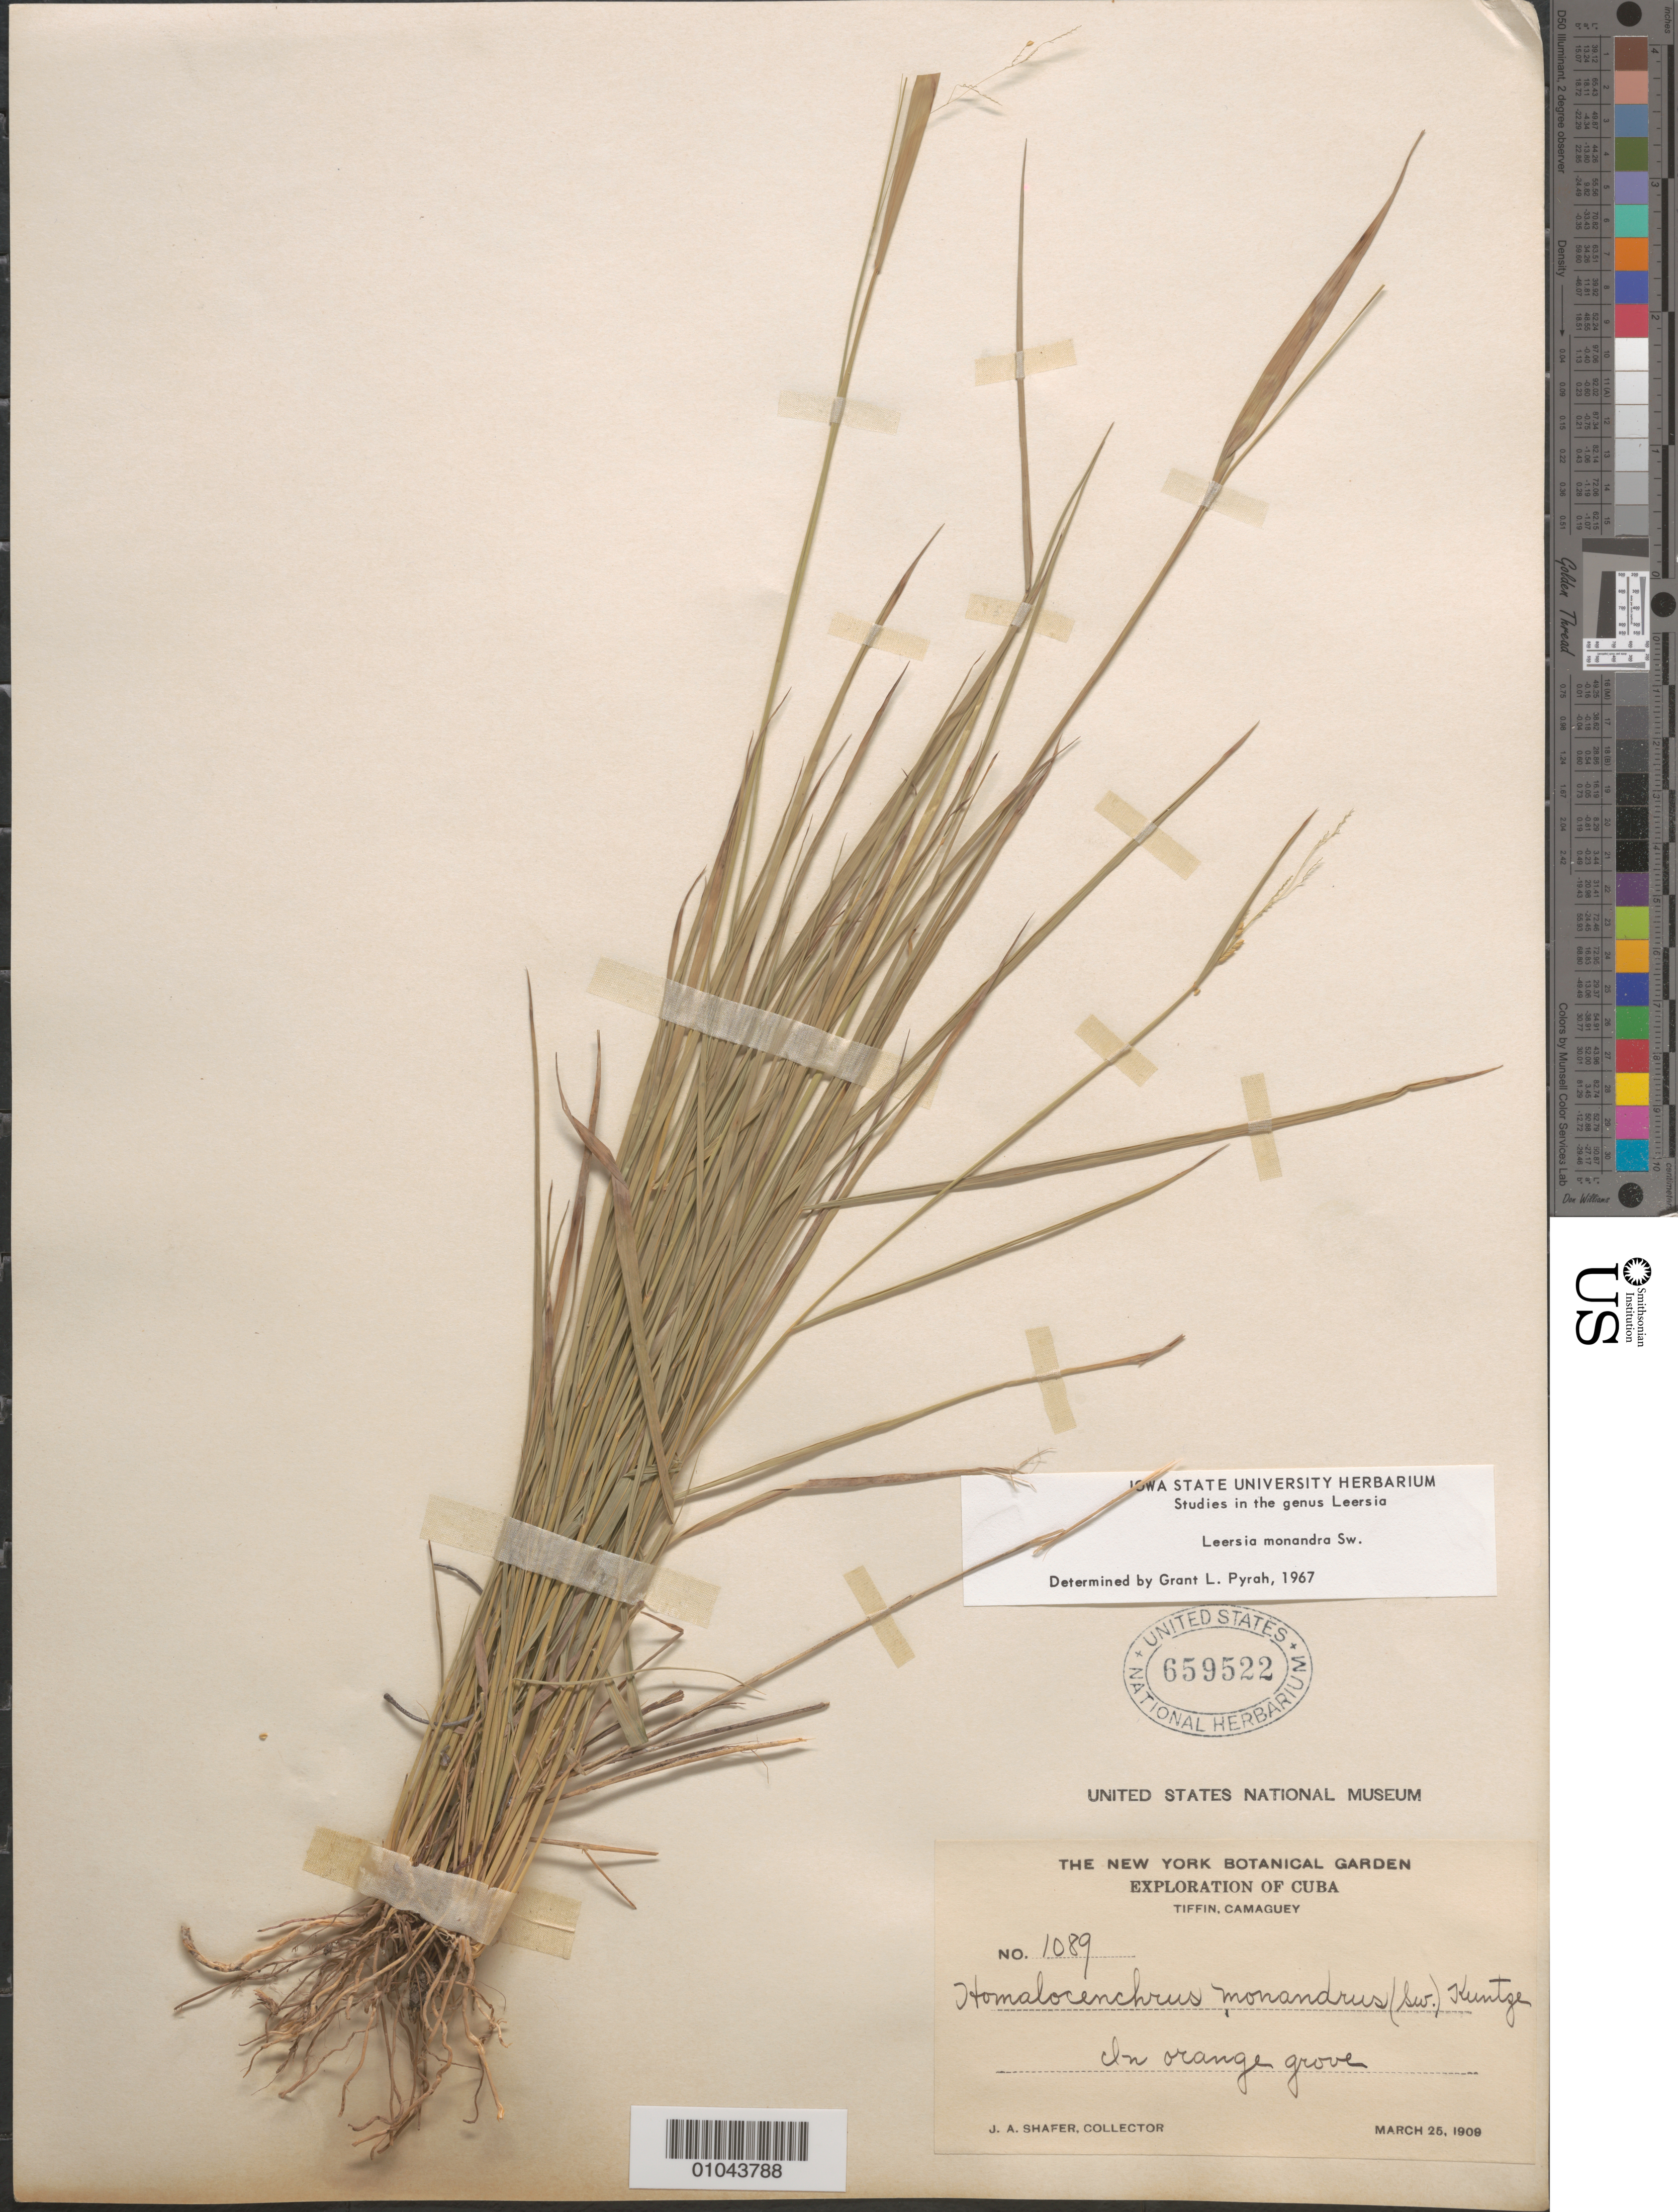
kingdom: Plantae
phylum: Tracheophyta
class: Liliopsida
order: Poales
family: Poaceae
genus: Leersia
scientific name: Leersia monandra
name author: Sw.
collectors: J. A. Shafer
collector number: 1089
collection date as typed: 25 Mar 1909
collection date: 1909-03-25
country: Cuba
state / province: Camagüey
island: Cuba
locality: Tiffin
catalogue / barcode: US 659522